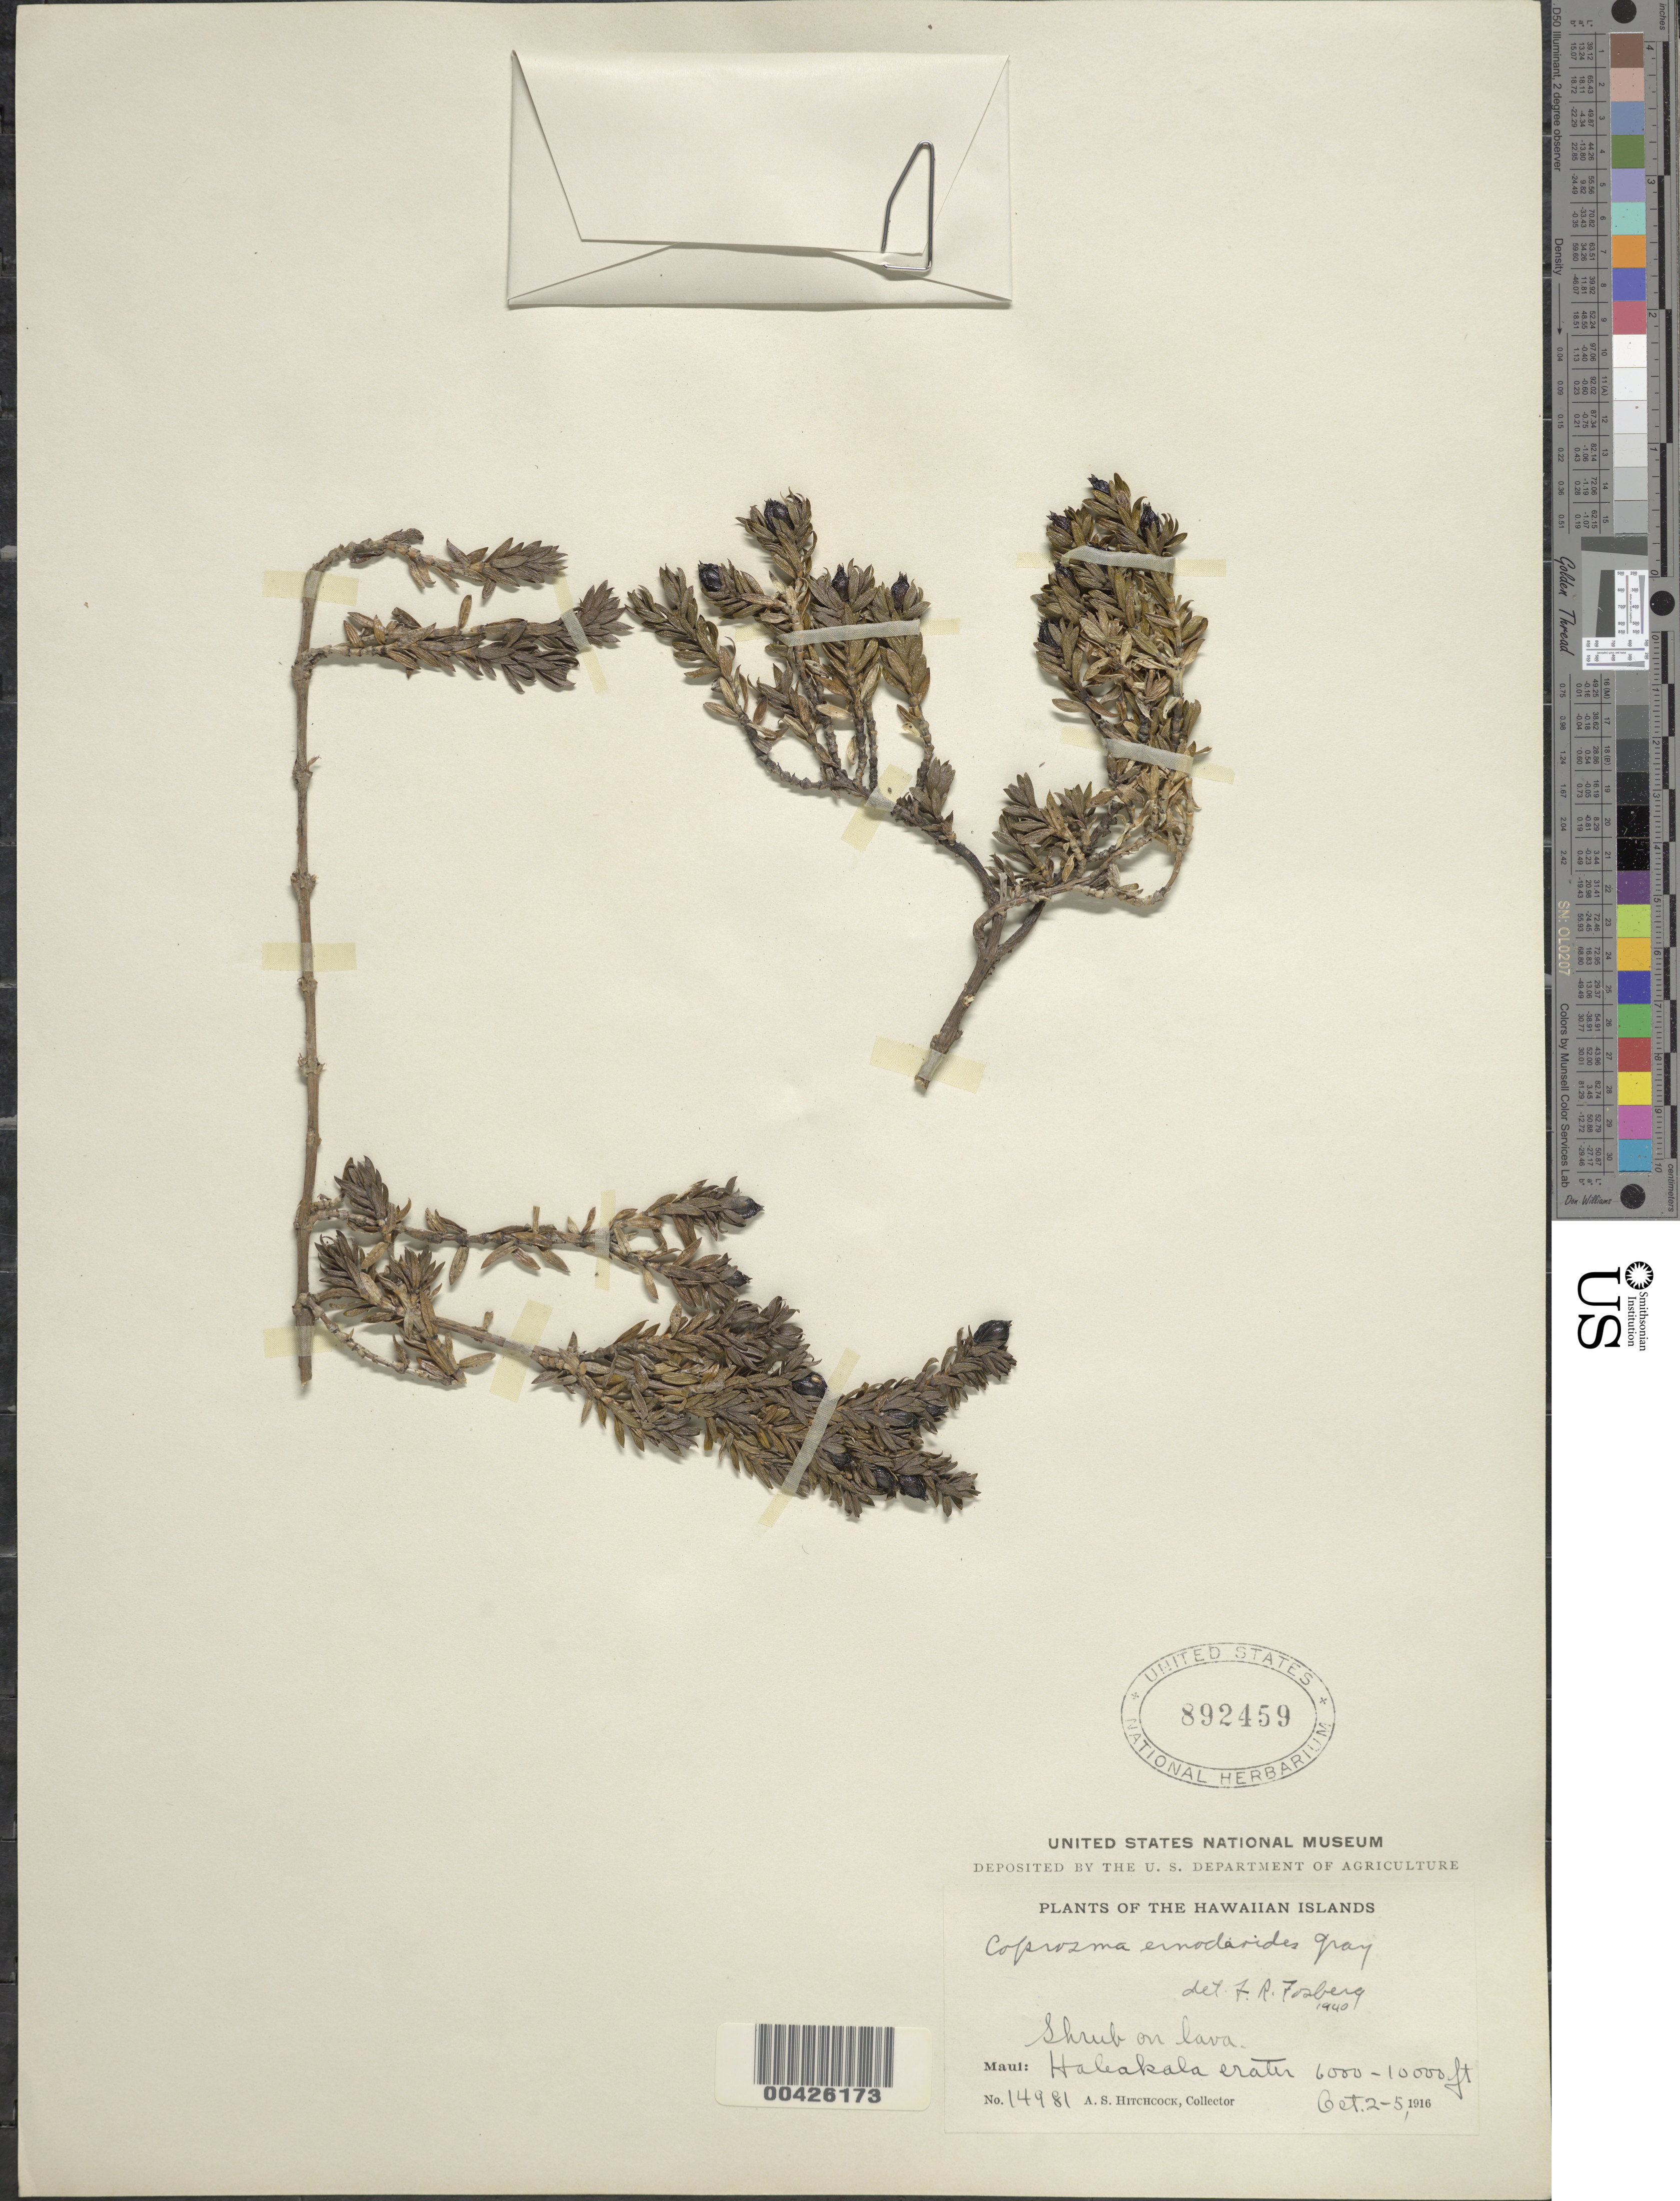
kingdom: Plantae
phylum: Tracheophyta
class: Magnoliopsida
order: Gentianales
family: Rubiaceae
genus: Coprosma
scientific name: Coprosma ernodeoides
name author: A. Gray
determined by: Fosberg, F. R.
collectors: A. S. Hitchcock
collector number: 14981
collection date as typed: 2 Oct 1916 to 5 Oct 1916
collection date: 1916-10-02/1916-10-05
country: United States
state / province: Hawaii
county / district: Maui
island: Maui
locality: Haleakala Crater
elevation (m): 1829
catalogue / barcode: US 892459